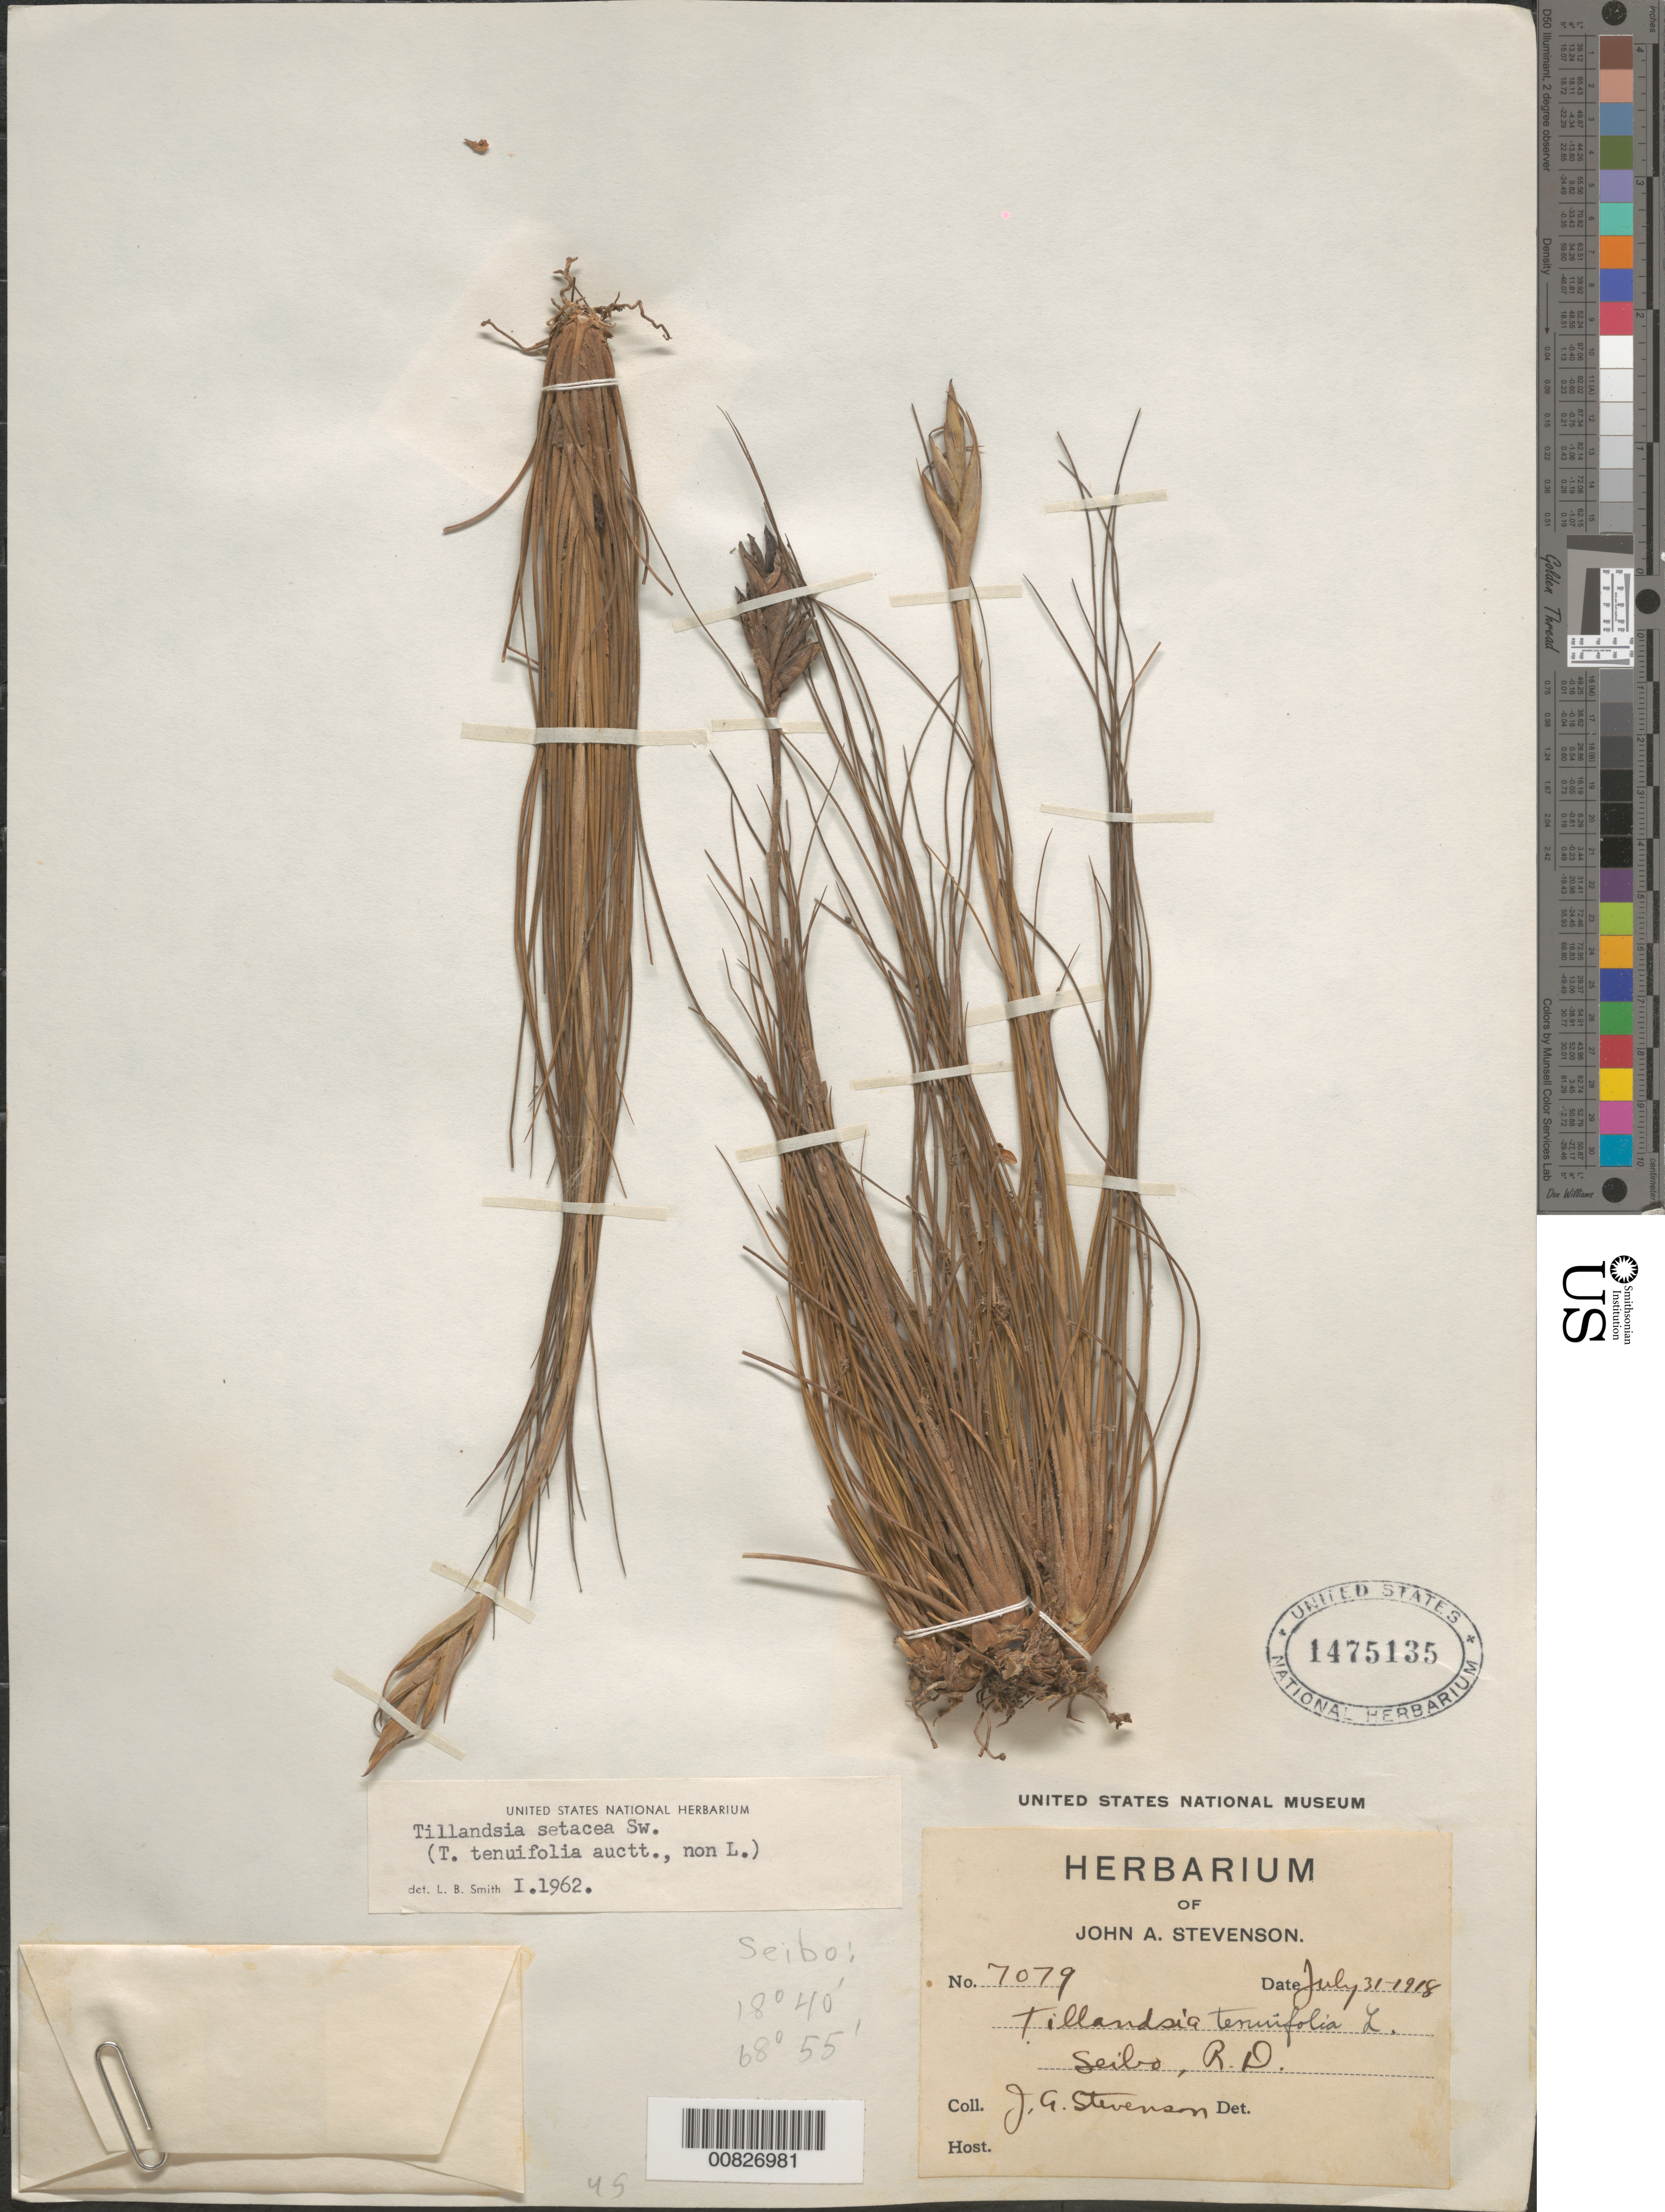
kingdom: Plantae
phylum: Tracheophyta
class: Liliopsida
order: Poales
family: Bromeliaceae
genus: Tillandsia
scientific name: Tillandsia setacea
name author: Sw.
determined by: Smith, Lyman B., (US), NMNH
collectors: J. A. Stevenson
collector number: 7079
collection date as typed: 31 Jul 1918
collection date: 1918-07-31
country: Dominican Republic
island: Hispaniola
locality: Seibo.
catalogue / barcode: US 1475135